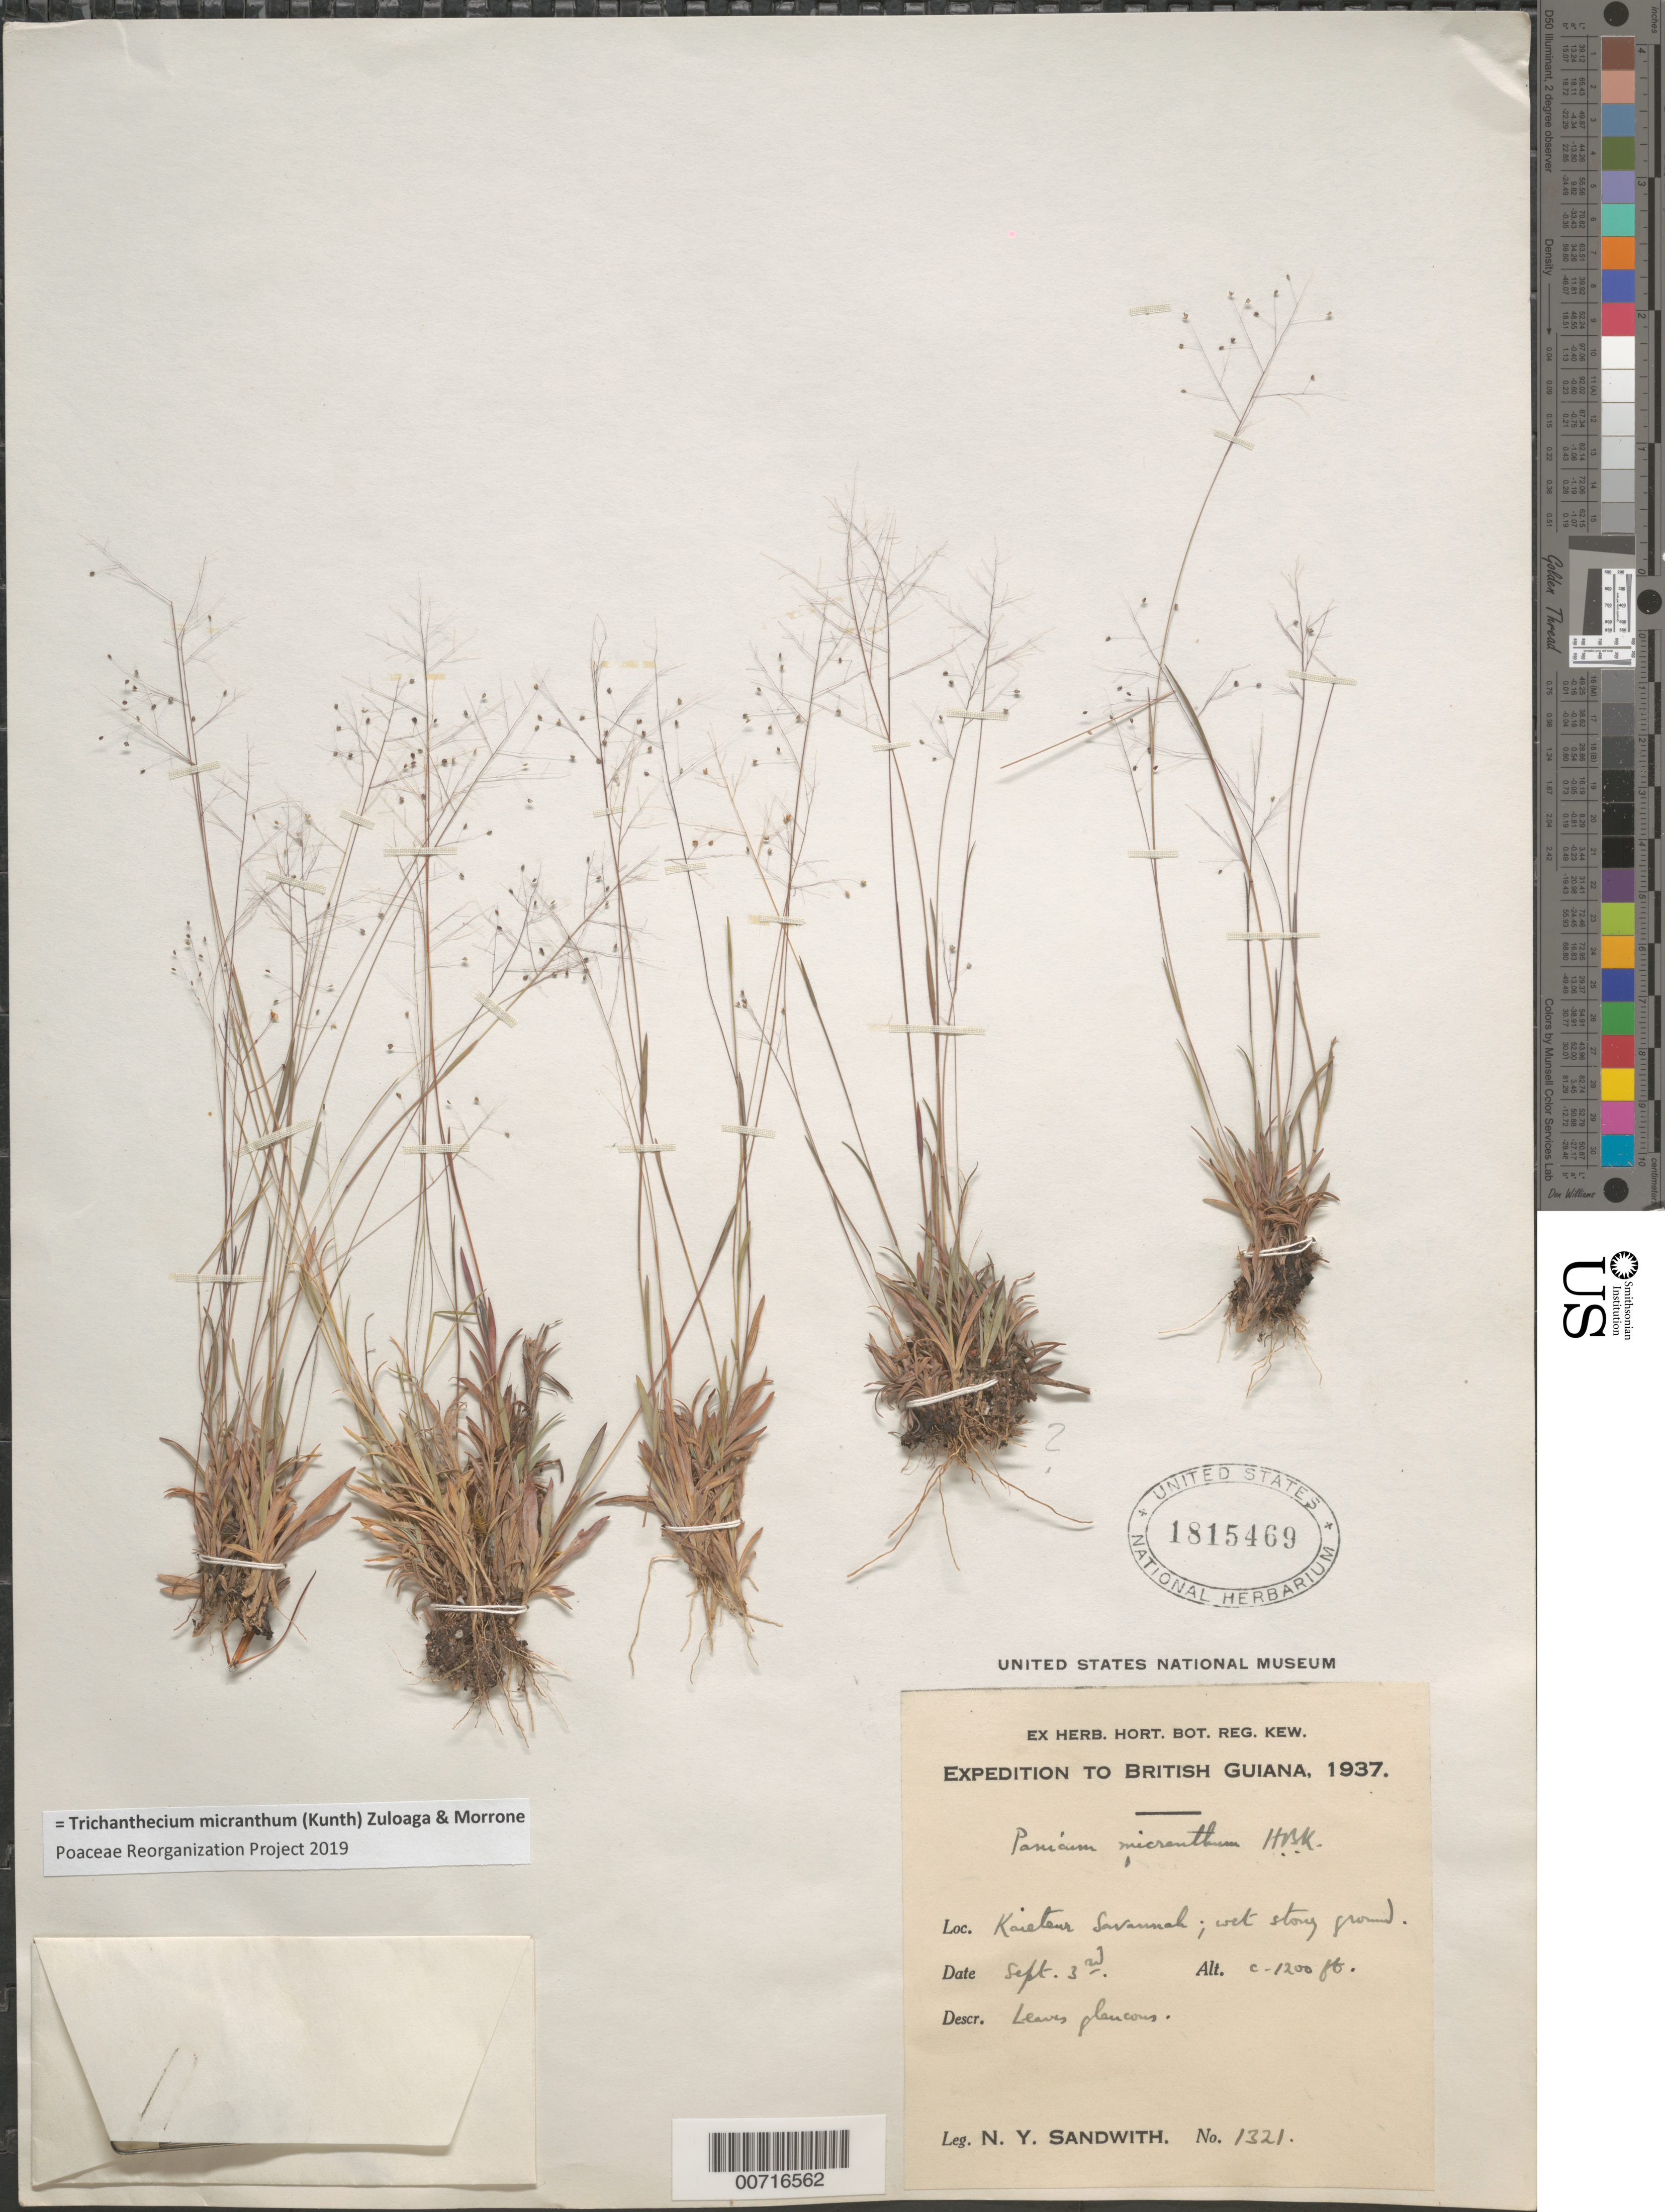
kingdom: Plantae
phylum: Tracheophyta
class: Liliopsida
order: Poales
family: Poaceae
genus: Trichanthecium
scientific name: Trichanthecium micranthum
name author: (Kunth) Zuloaga & Morrone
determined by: Poaceae Reorganization Project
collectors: N. Y. Sandwith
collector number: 1321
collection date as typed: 3-Sep-37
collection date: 1937-09-03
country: Guyana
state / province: Potaro-Siparuni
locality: Kaieteur National Park; Kaieteur Savanna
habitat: Wet stony ground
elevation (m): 366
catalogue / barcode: US 1815469